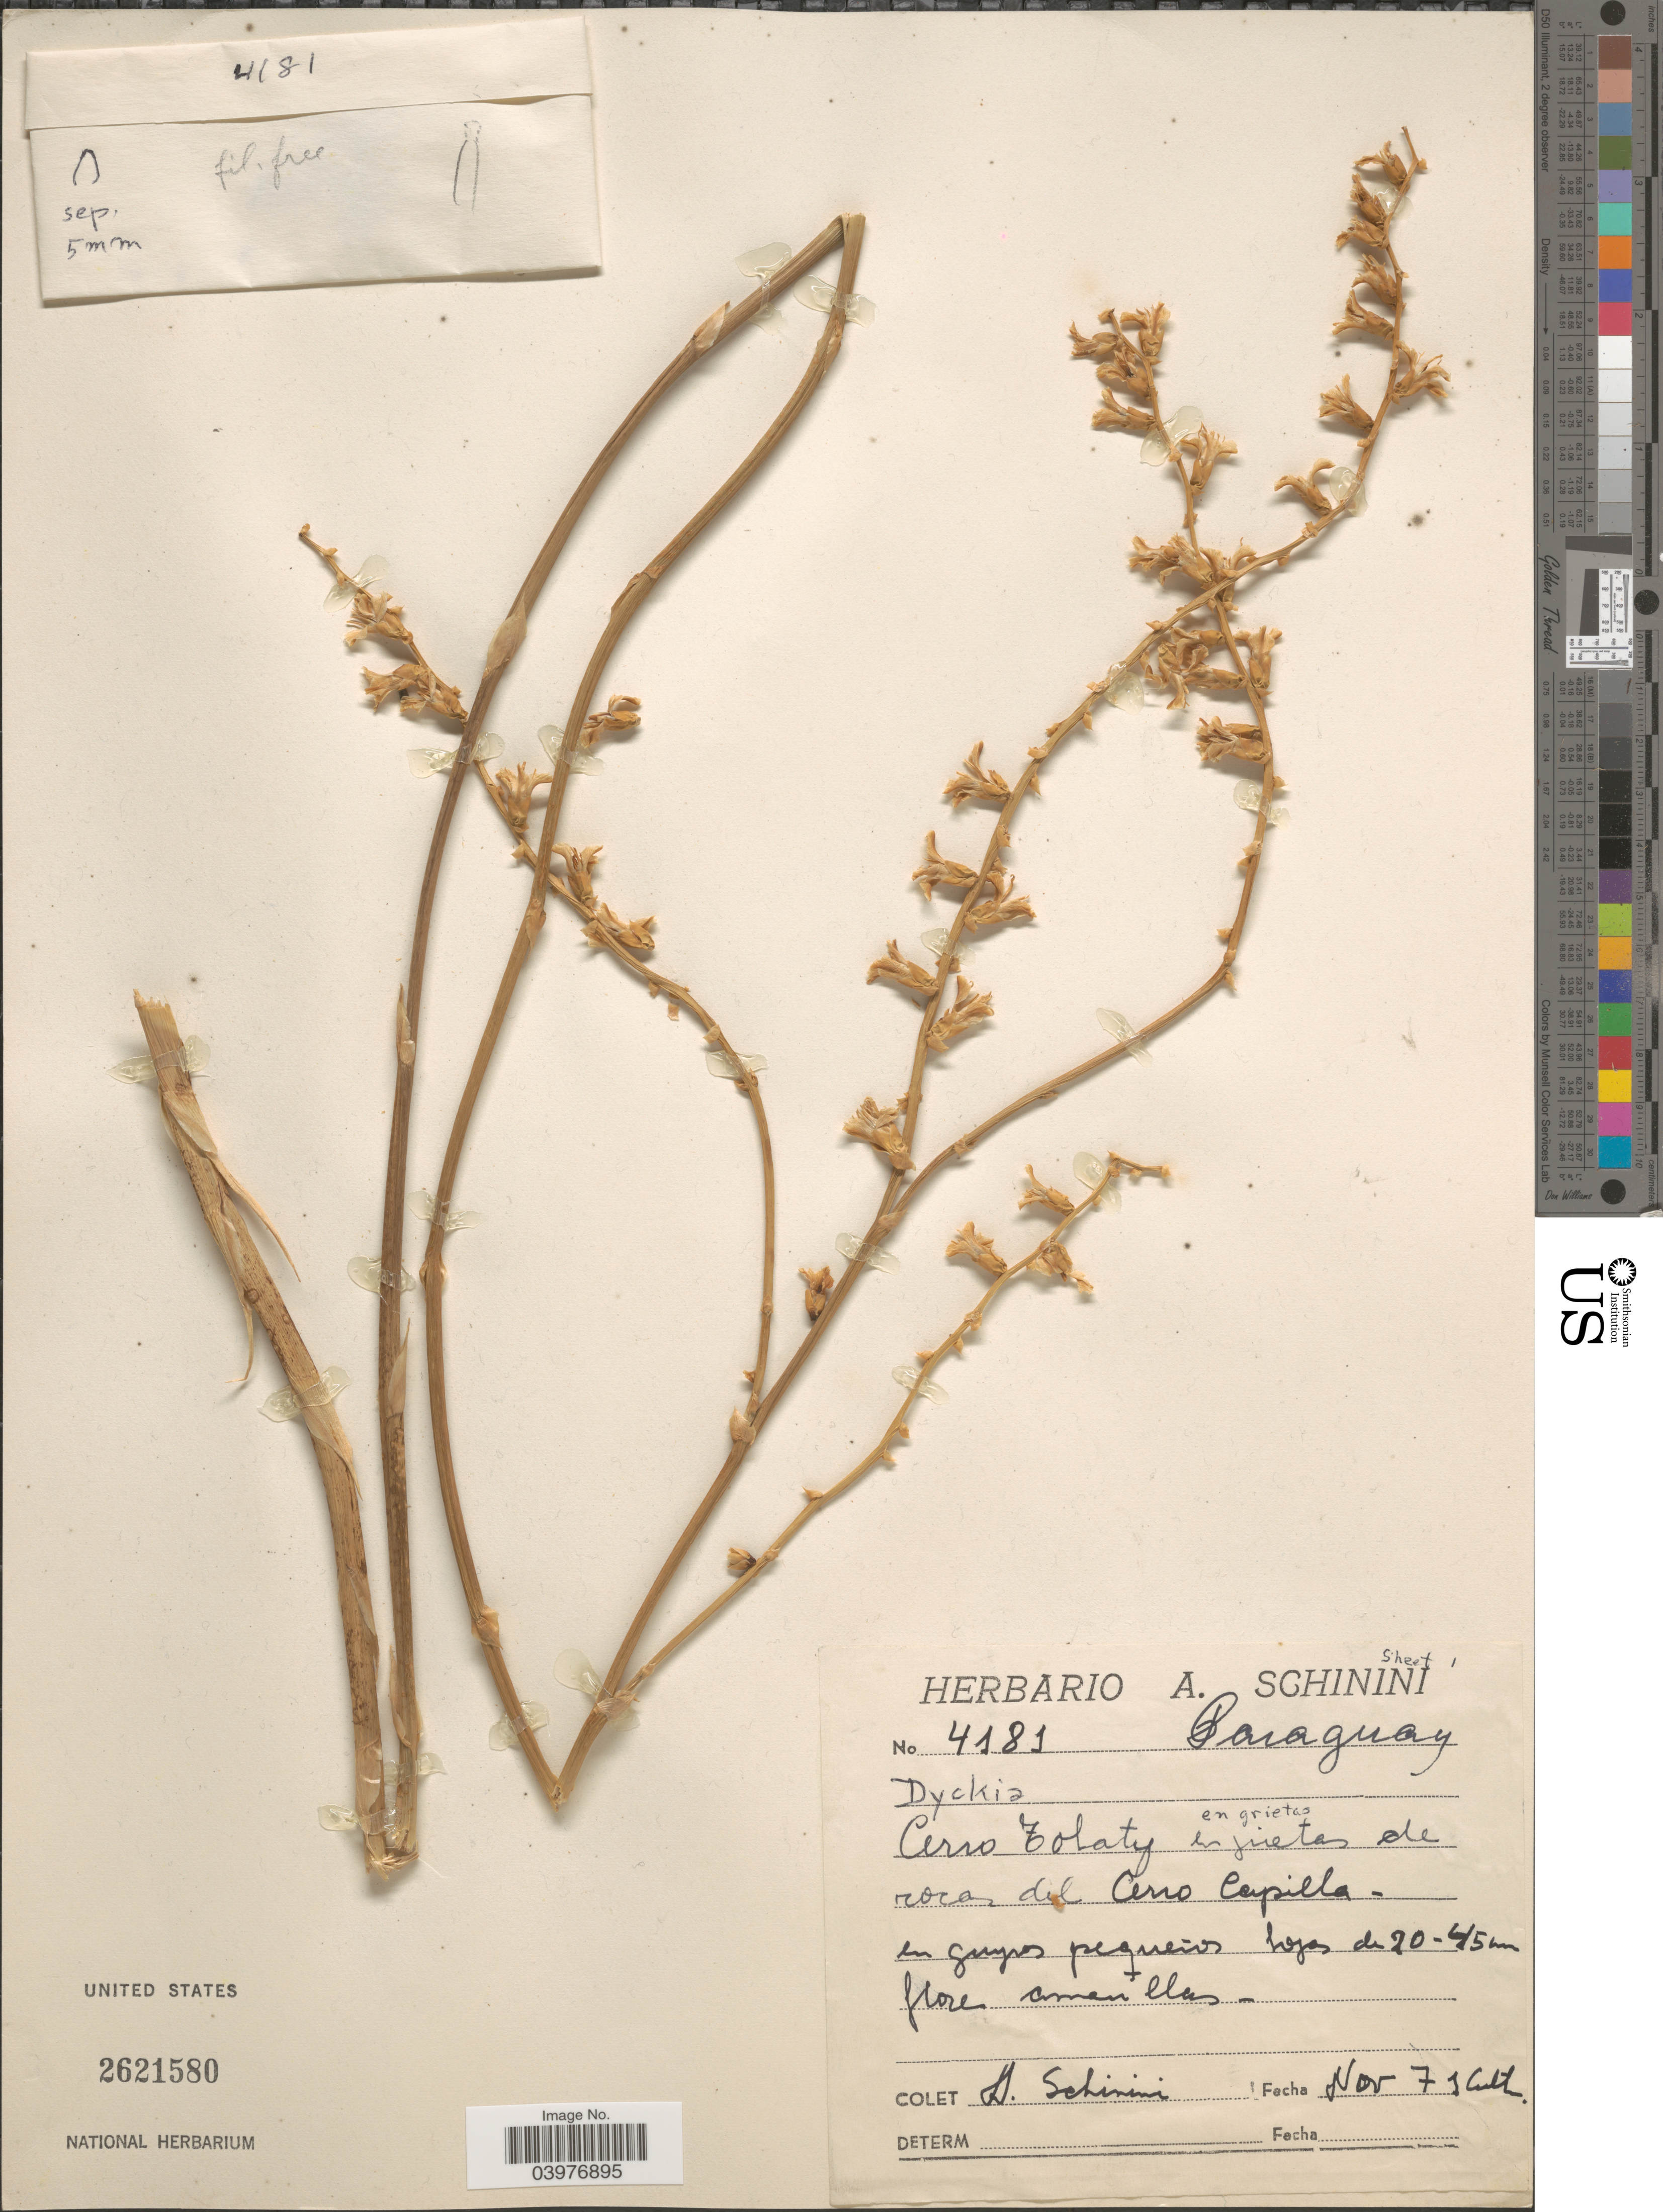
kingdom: Plantae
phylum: Tracheophyta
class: Liliopsida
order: Poales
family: Bromeliaceae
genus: Dyckia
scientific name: Dyckia sp.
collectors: A. Schinini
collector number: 4181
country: Paraguay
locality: Cerro Zolaty en prietas de rocas del Cerro Capilla.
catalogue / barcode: US 2621580